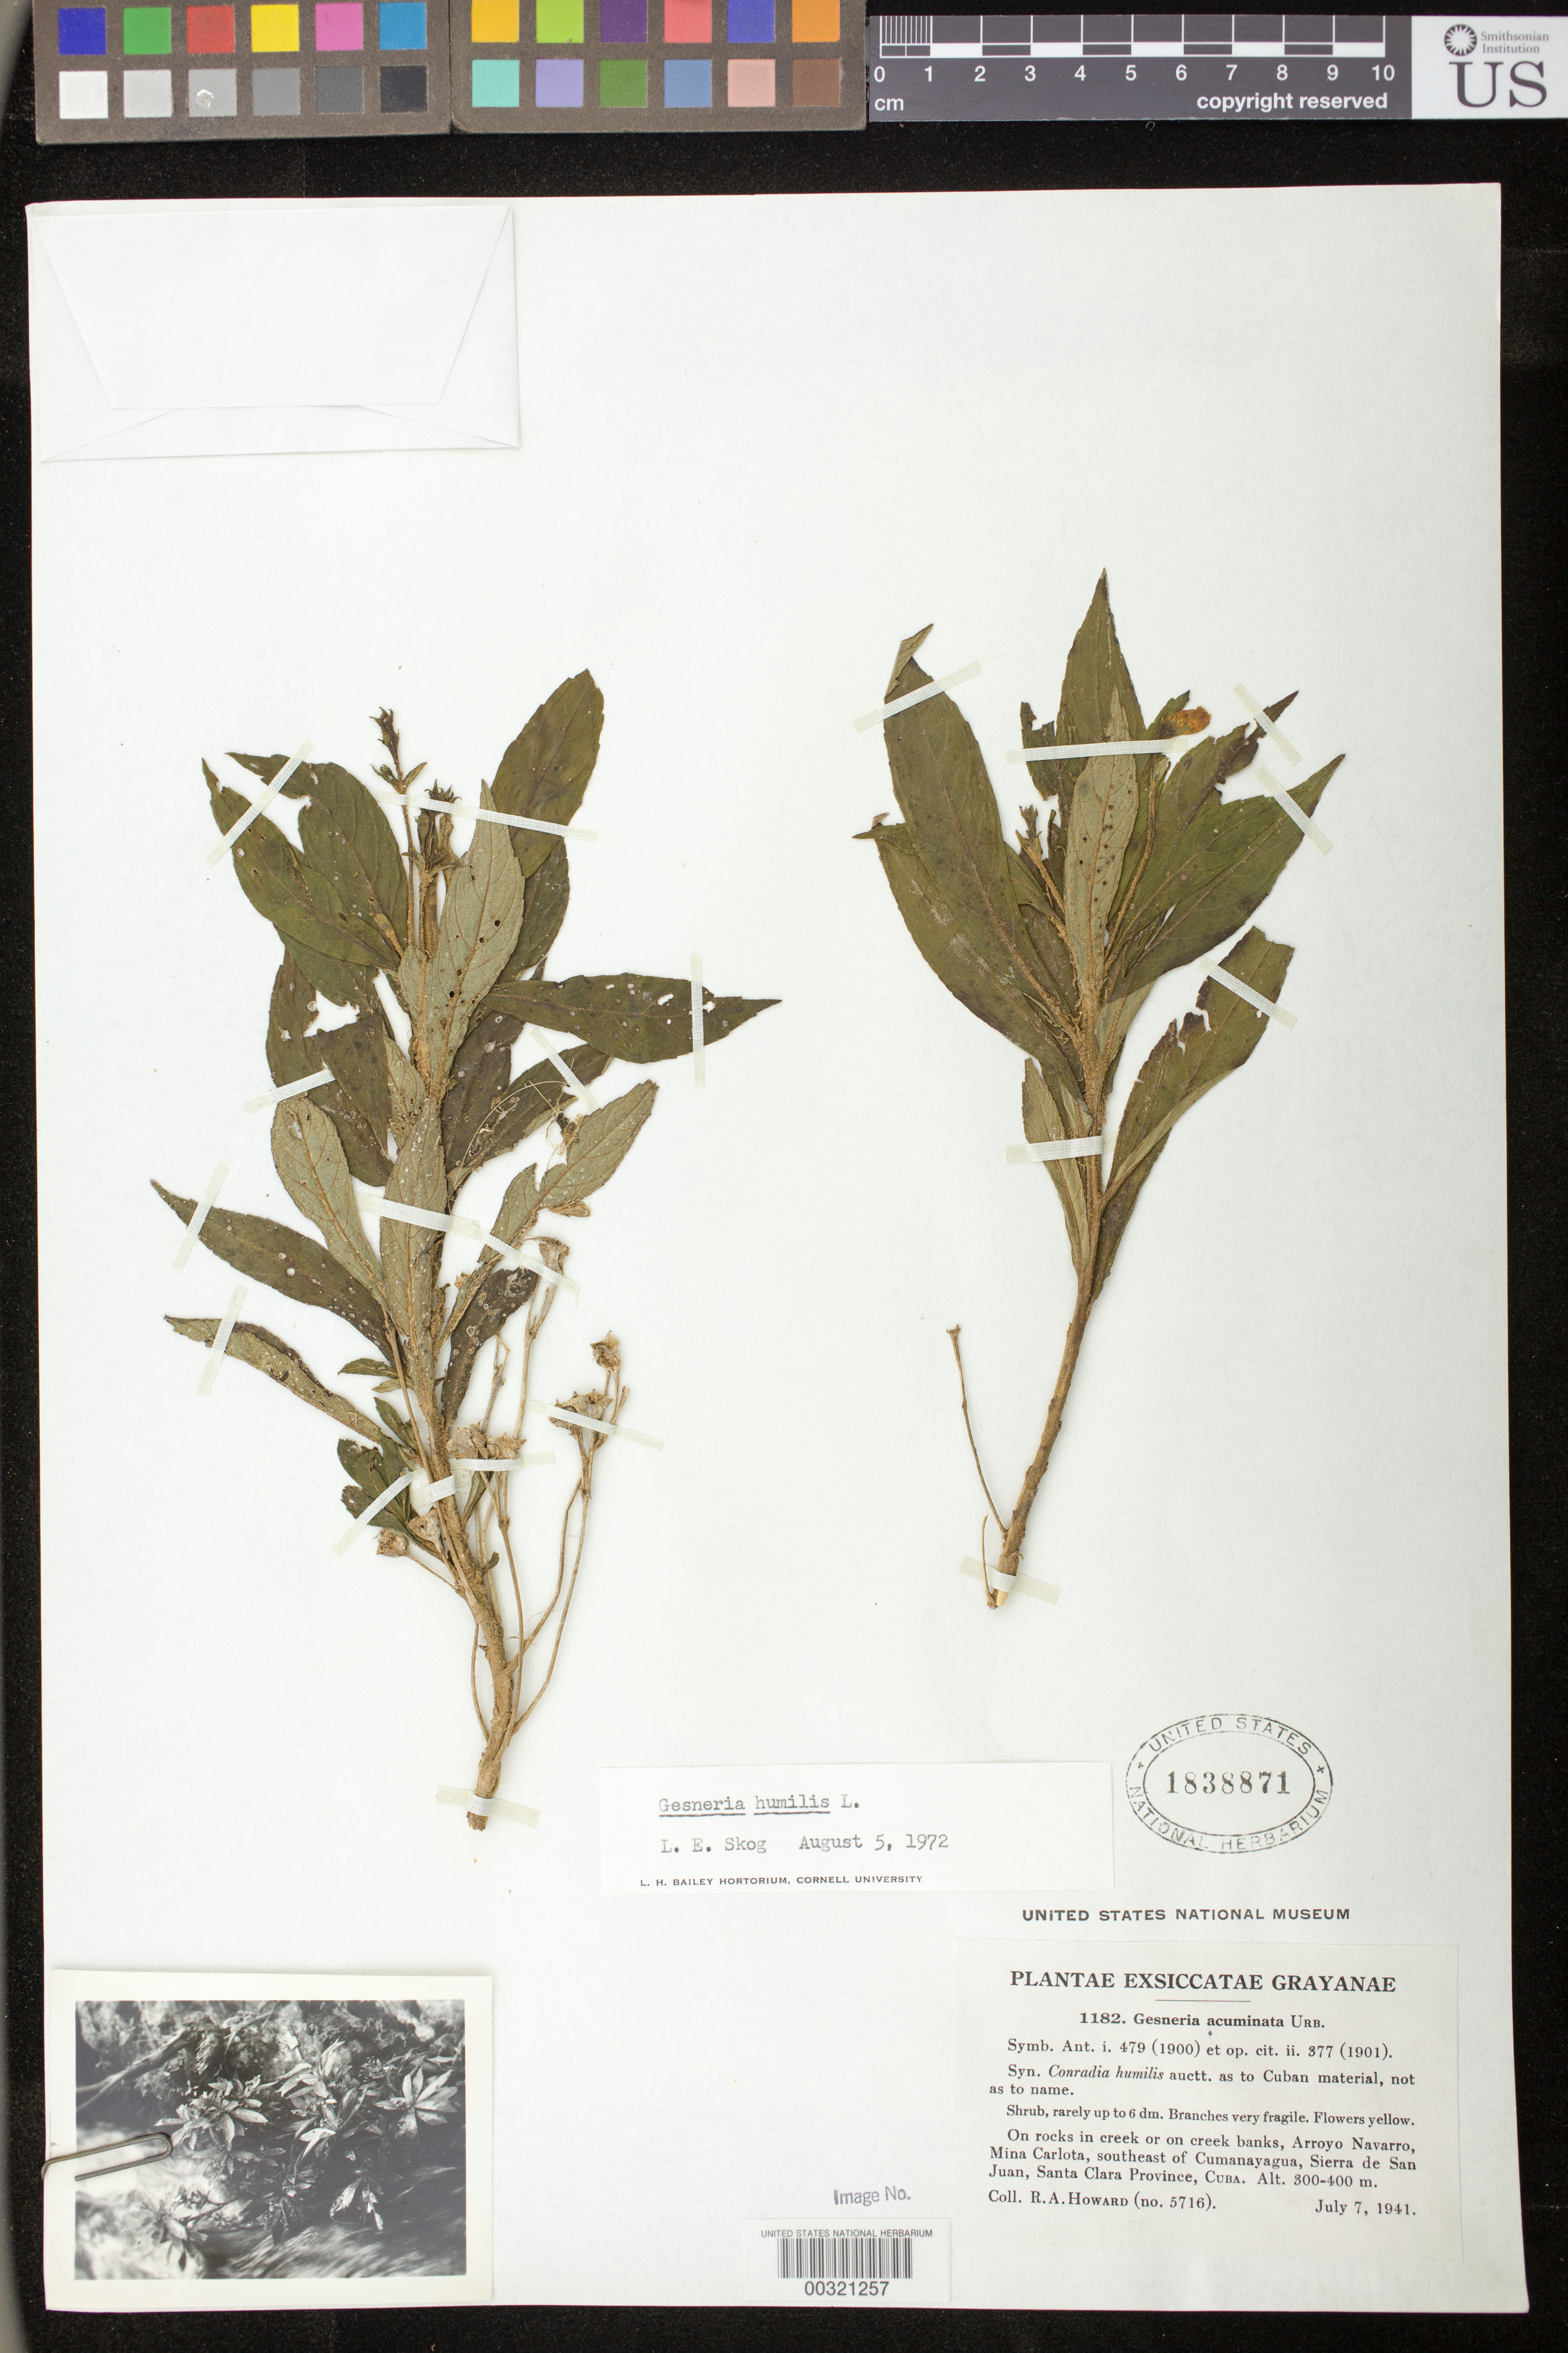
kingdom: Plantae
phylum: Tracheophyta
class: Magnoliopsida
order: Lamiales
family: Gesneriaceae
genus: Gesneria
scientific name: Gesneria humilis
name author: L.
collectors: R. A. Howard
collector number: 5716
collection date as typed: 07 Jul 1941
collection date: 1941-07-07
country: Cuba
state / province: Las Villas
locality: Mina Carlota, SE of Cumanayagua, Sierra de San Juan; Arroyo Navarro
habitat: on rocks in creek or on creek banks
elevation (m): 300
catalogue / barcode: US 1838871